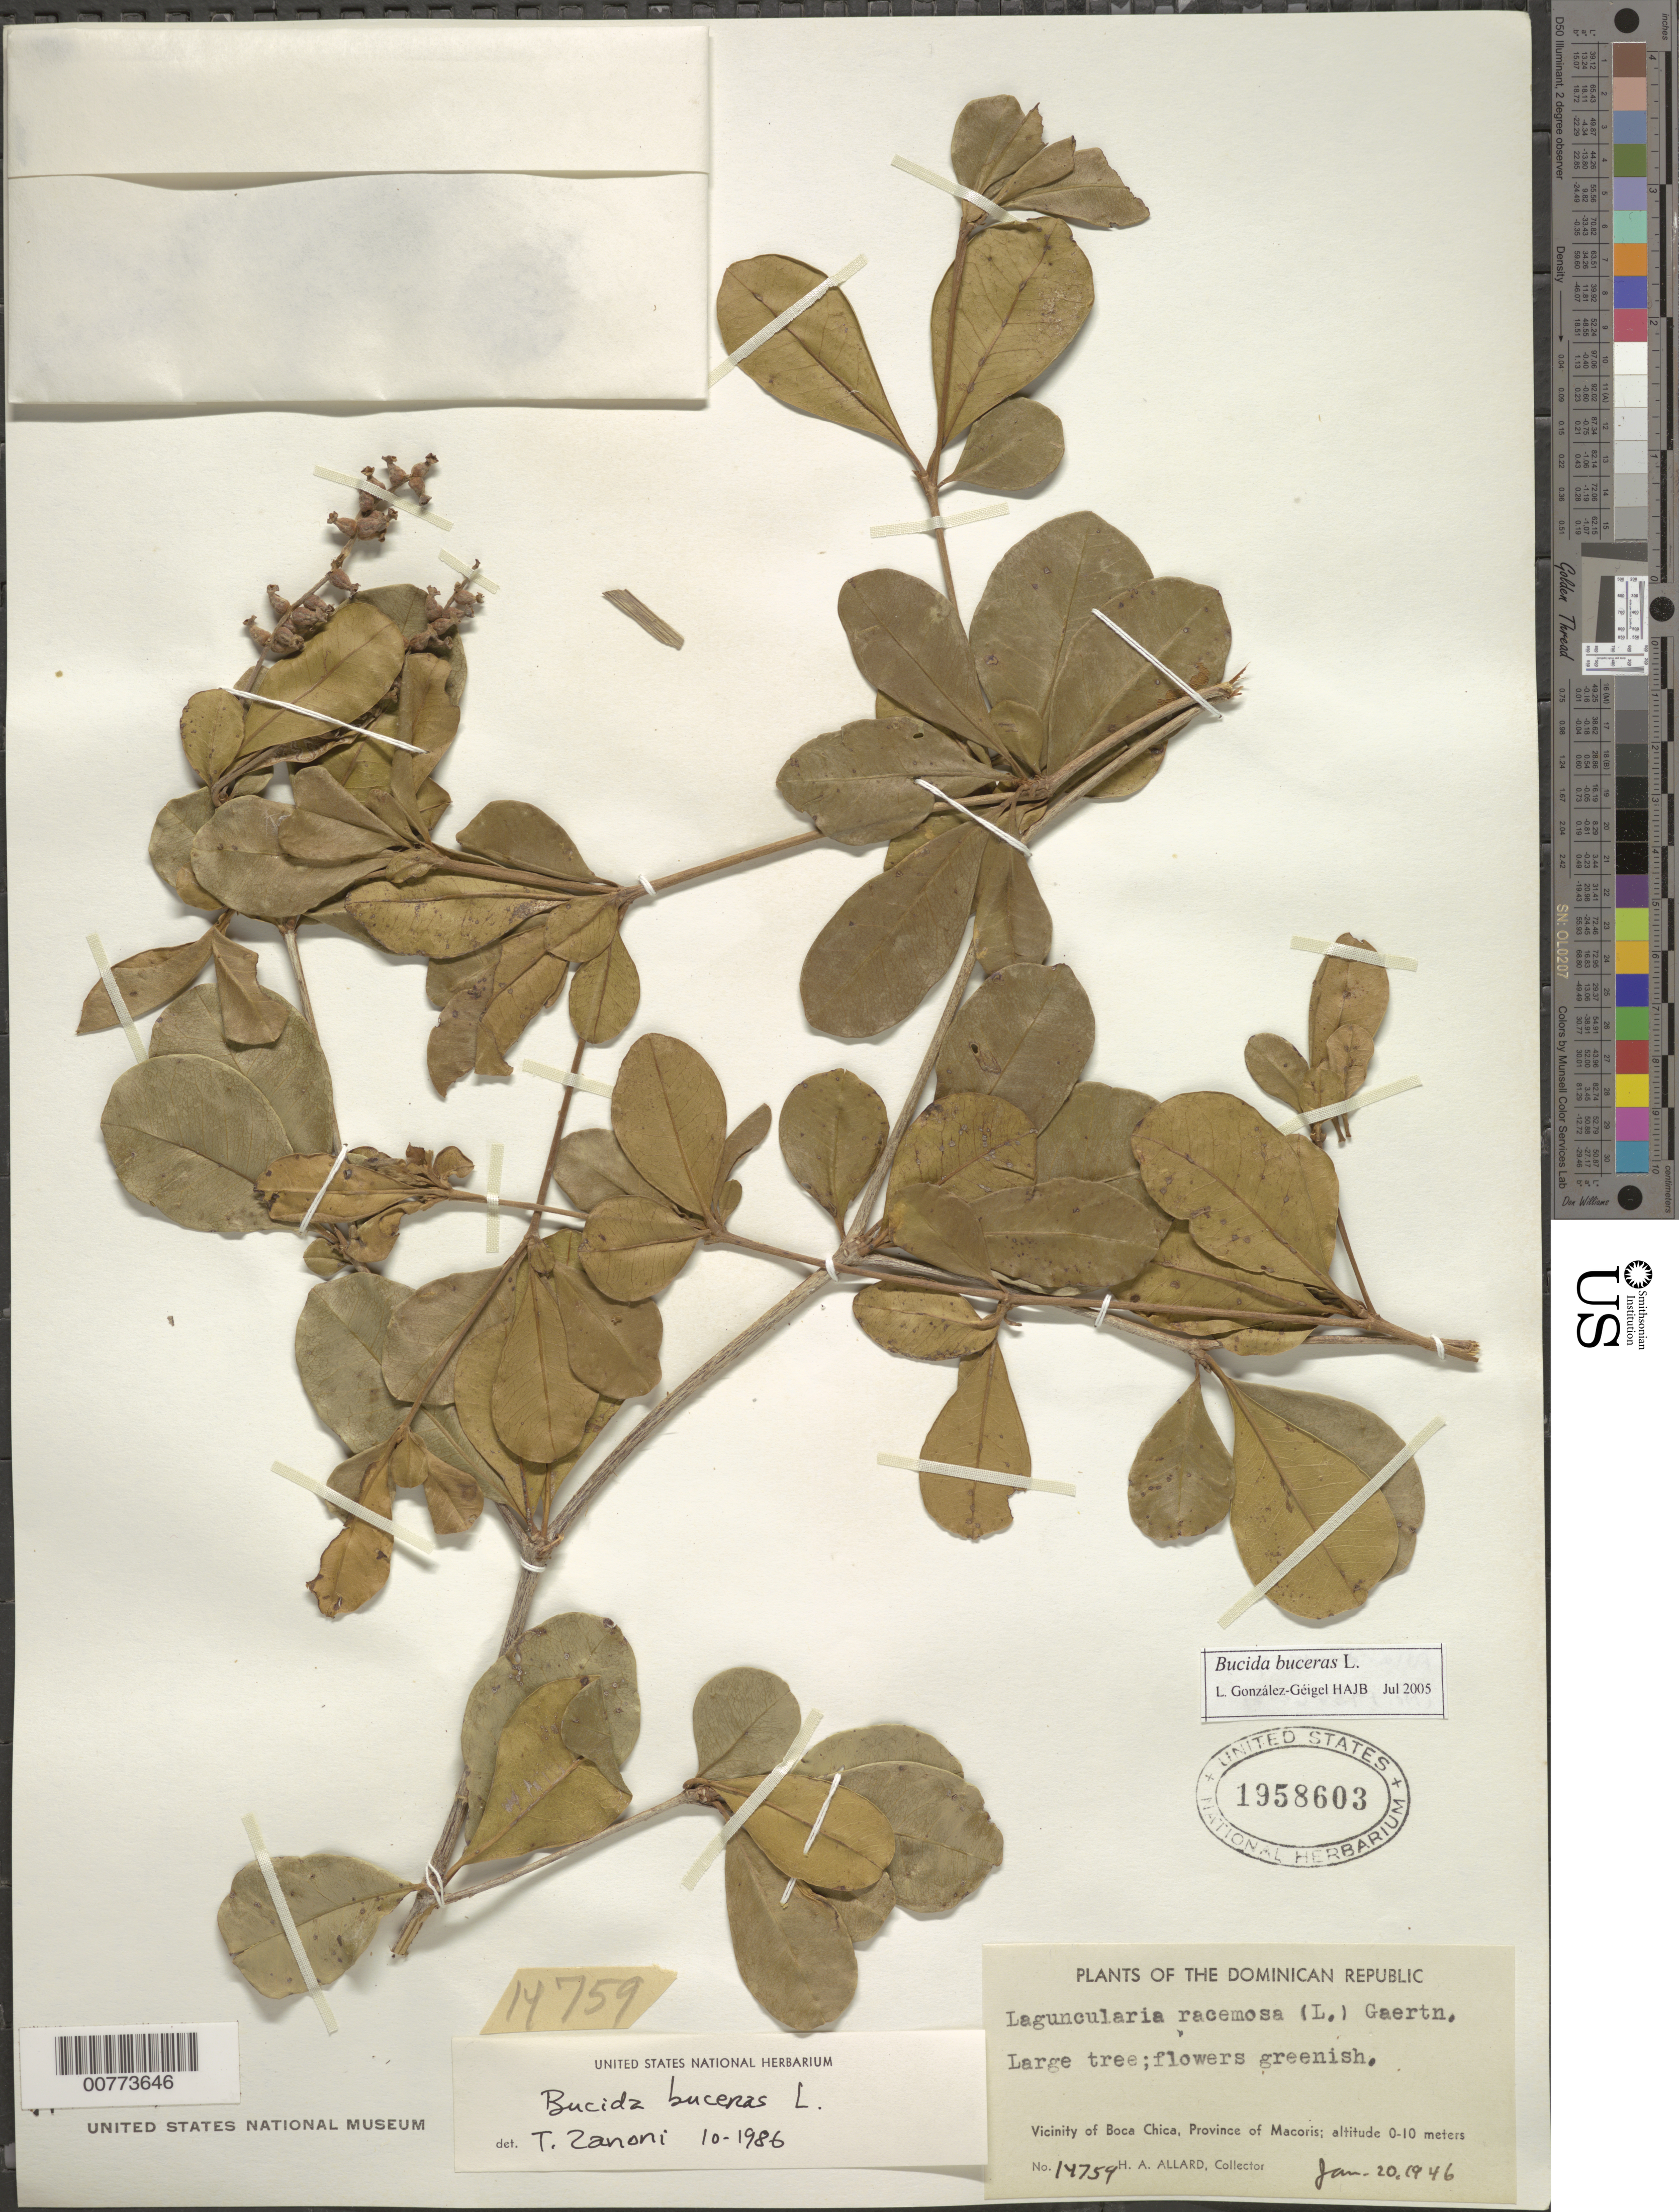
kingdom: Plantae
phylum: Tracheophyta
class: Magnoliopsida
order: Myrtales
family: Combretaceae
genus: Terminalia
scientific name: Terminalia buceras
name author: (L.) C. Wright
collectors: H. A. Allard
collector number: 14759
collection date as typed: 20 Jan 1946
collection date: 1946-01-20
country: Dominican Republic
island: Hispaniola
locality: Province of Macoris, vicinity of Boca Chica.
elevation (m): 0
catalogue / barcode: US 1958603